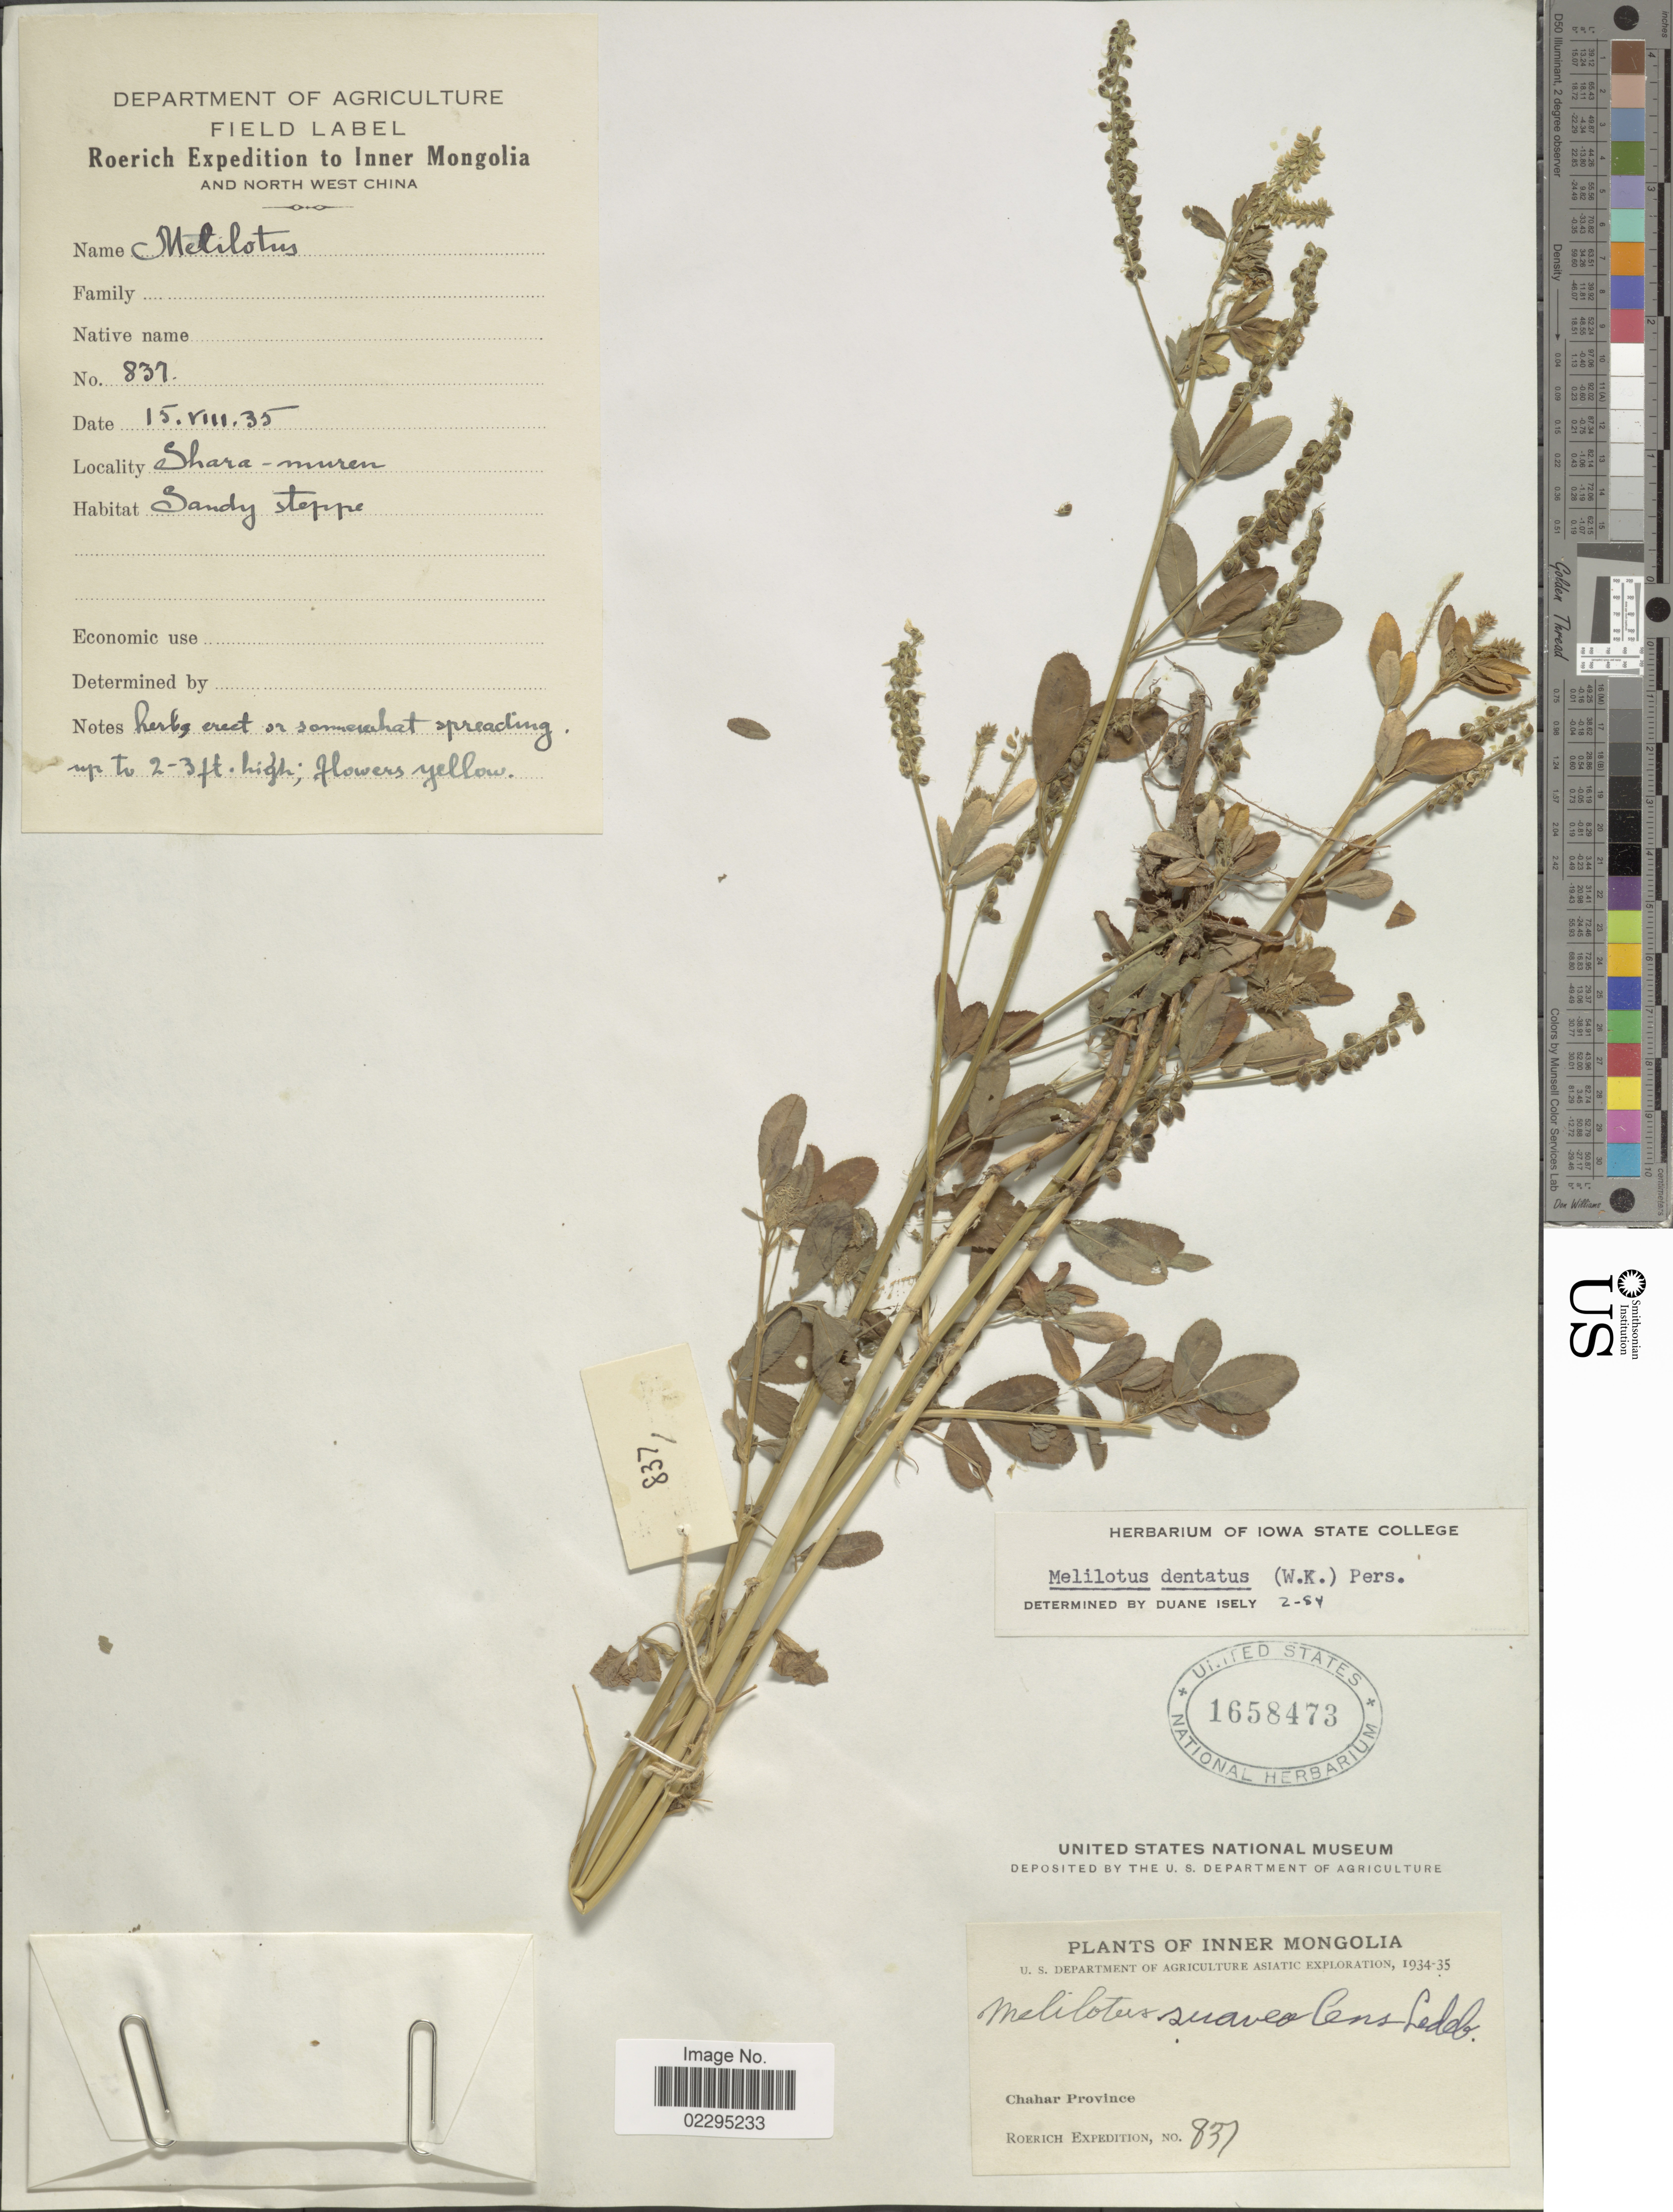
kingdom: Plantae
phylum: Tracheophyta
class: Magnoliopsida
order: Fabales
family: Fabaceae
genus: Melilotus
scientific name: Melilotus dentatus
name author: (Waldst. & Kit.) Pers.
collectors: Roerich Expedition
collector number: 837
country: China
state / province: Nei Monggol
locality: Inner Mongolia. Chahar Province.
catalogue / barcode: US 1658473